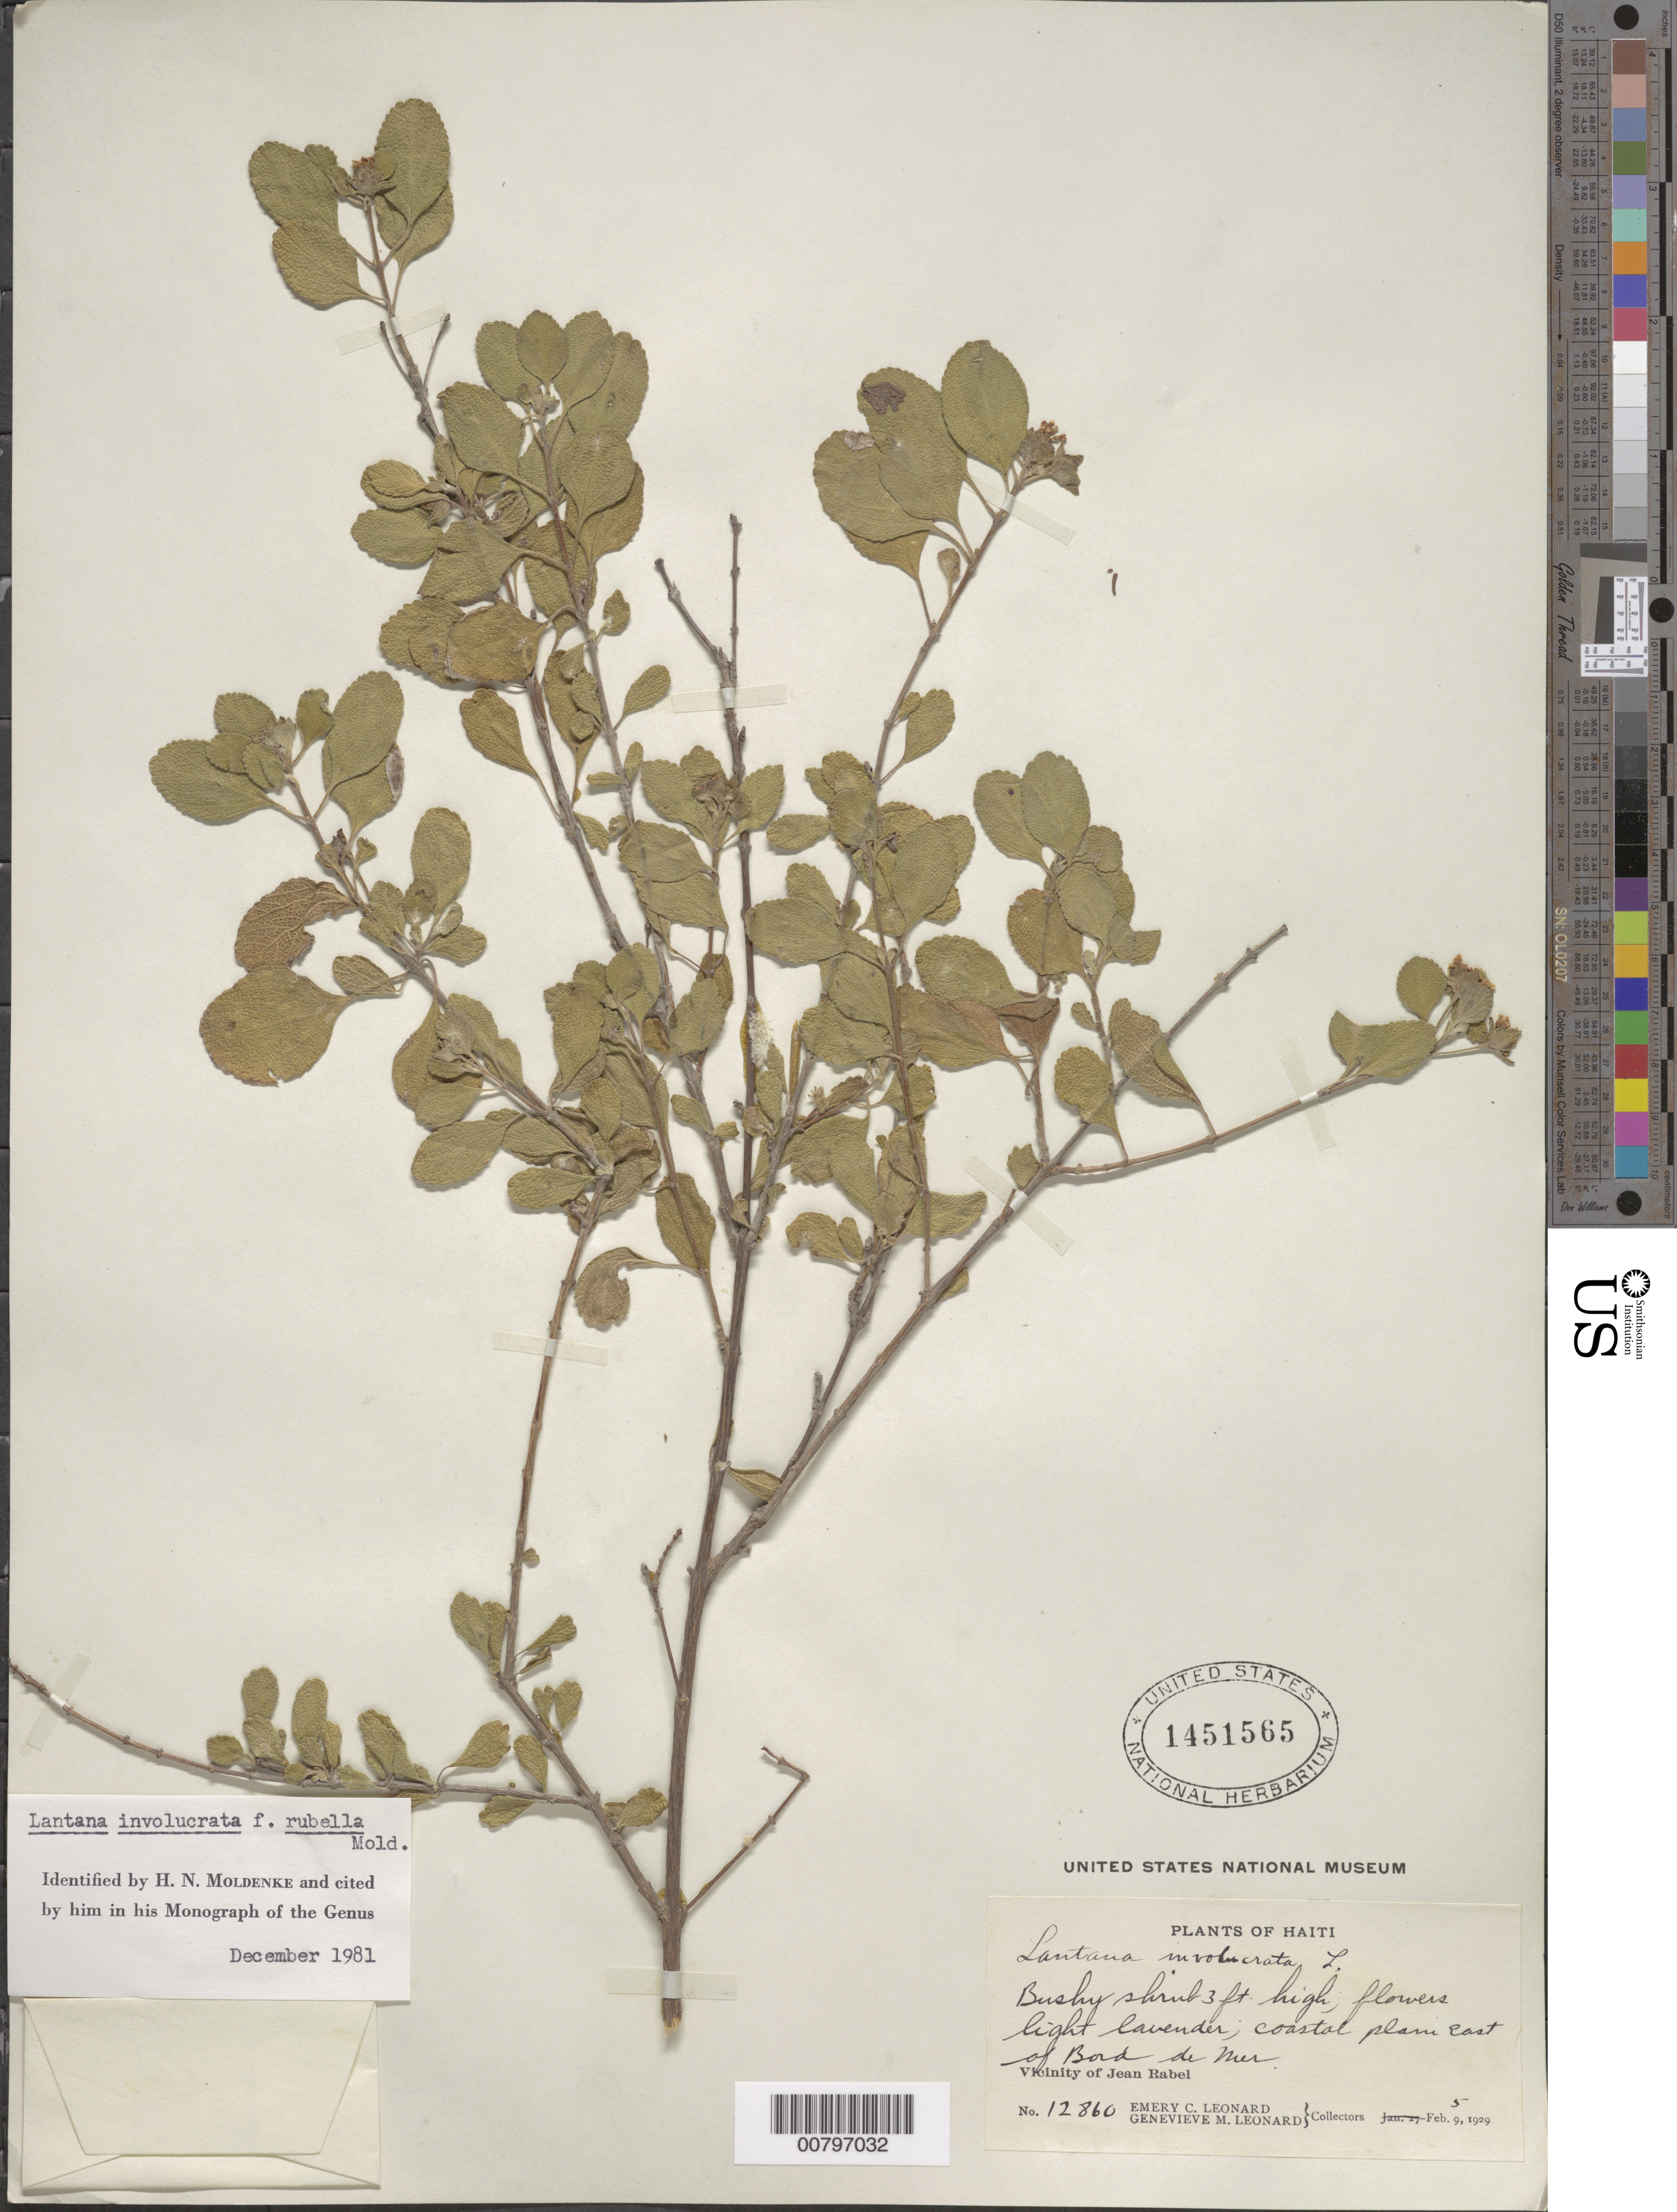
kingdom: Plantae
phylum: Tracheophyta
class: Magnoliopsida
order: Lamiales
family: Verbenaceae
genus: Lantana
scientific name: Lantana involucrata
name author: L.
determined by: Moldenke, H. N.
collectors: E. C. Leonard & G. M. Leonard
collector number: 12860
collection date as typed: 05 Feb 1929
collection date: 1929-02-05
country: Haiti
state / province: Nord-Ouest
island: Hispaniola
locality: Vicinity of Jean Rabel, E of Bord de Mer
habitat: Coastal plain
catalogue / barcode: US 1451565